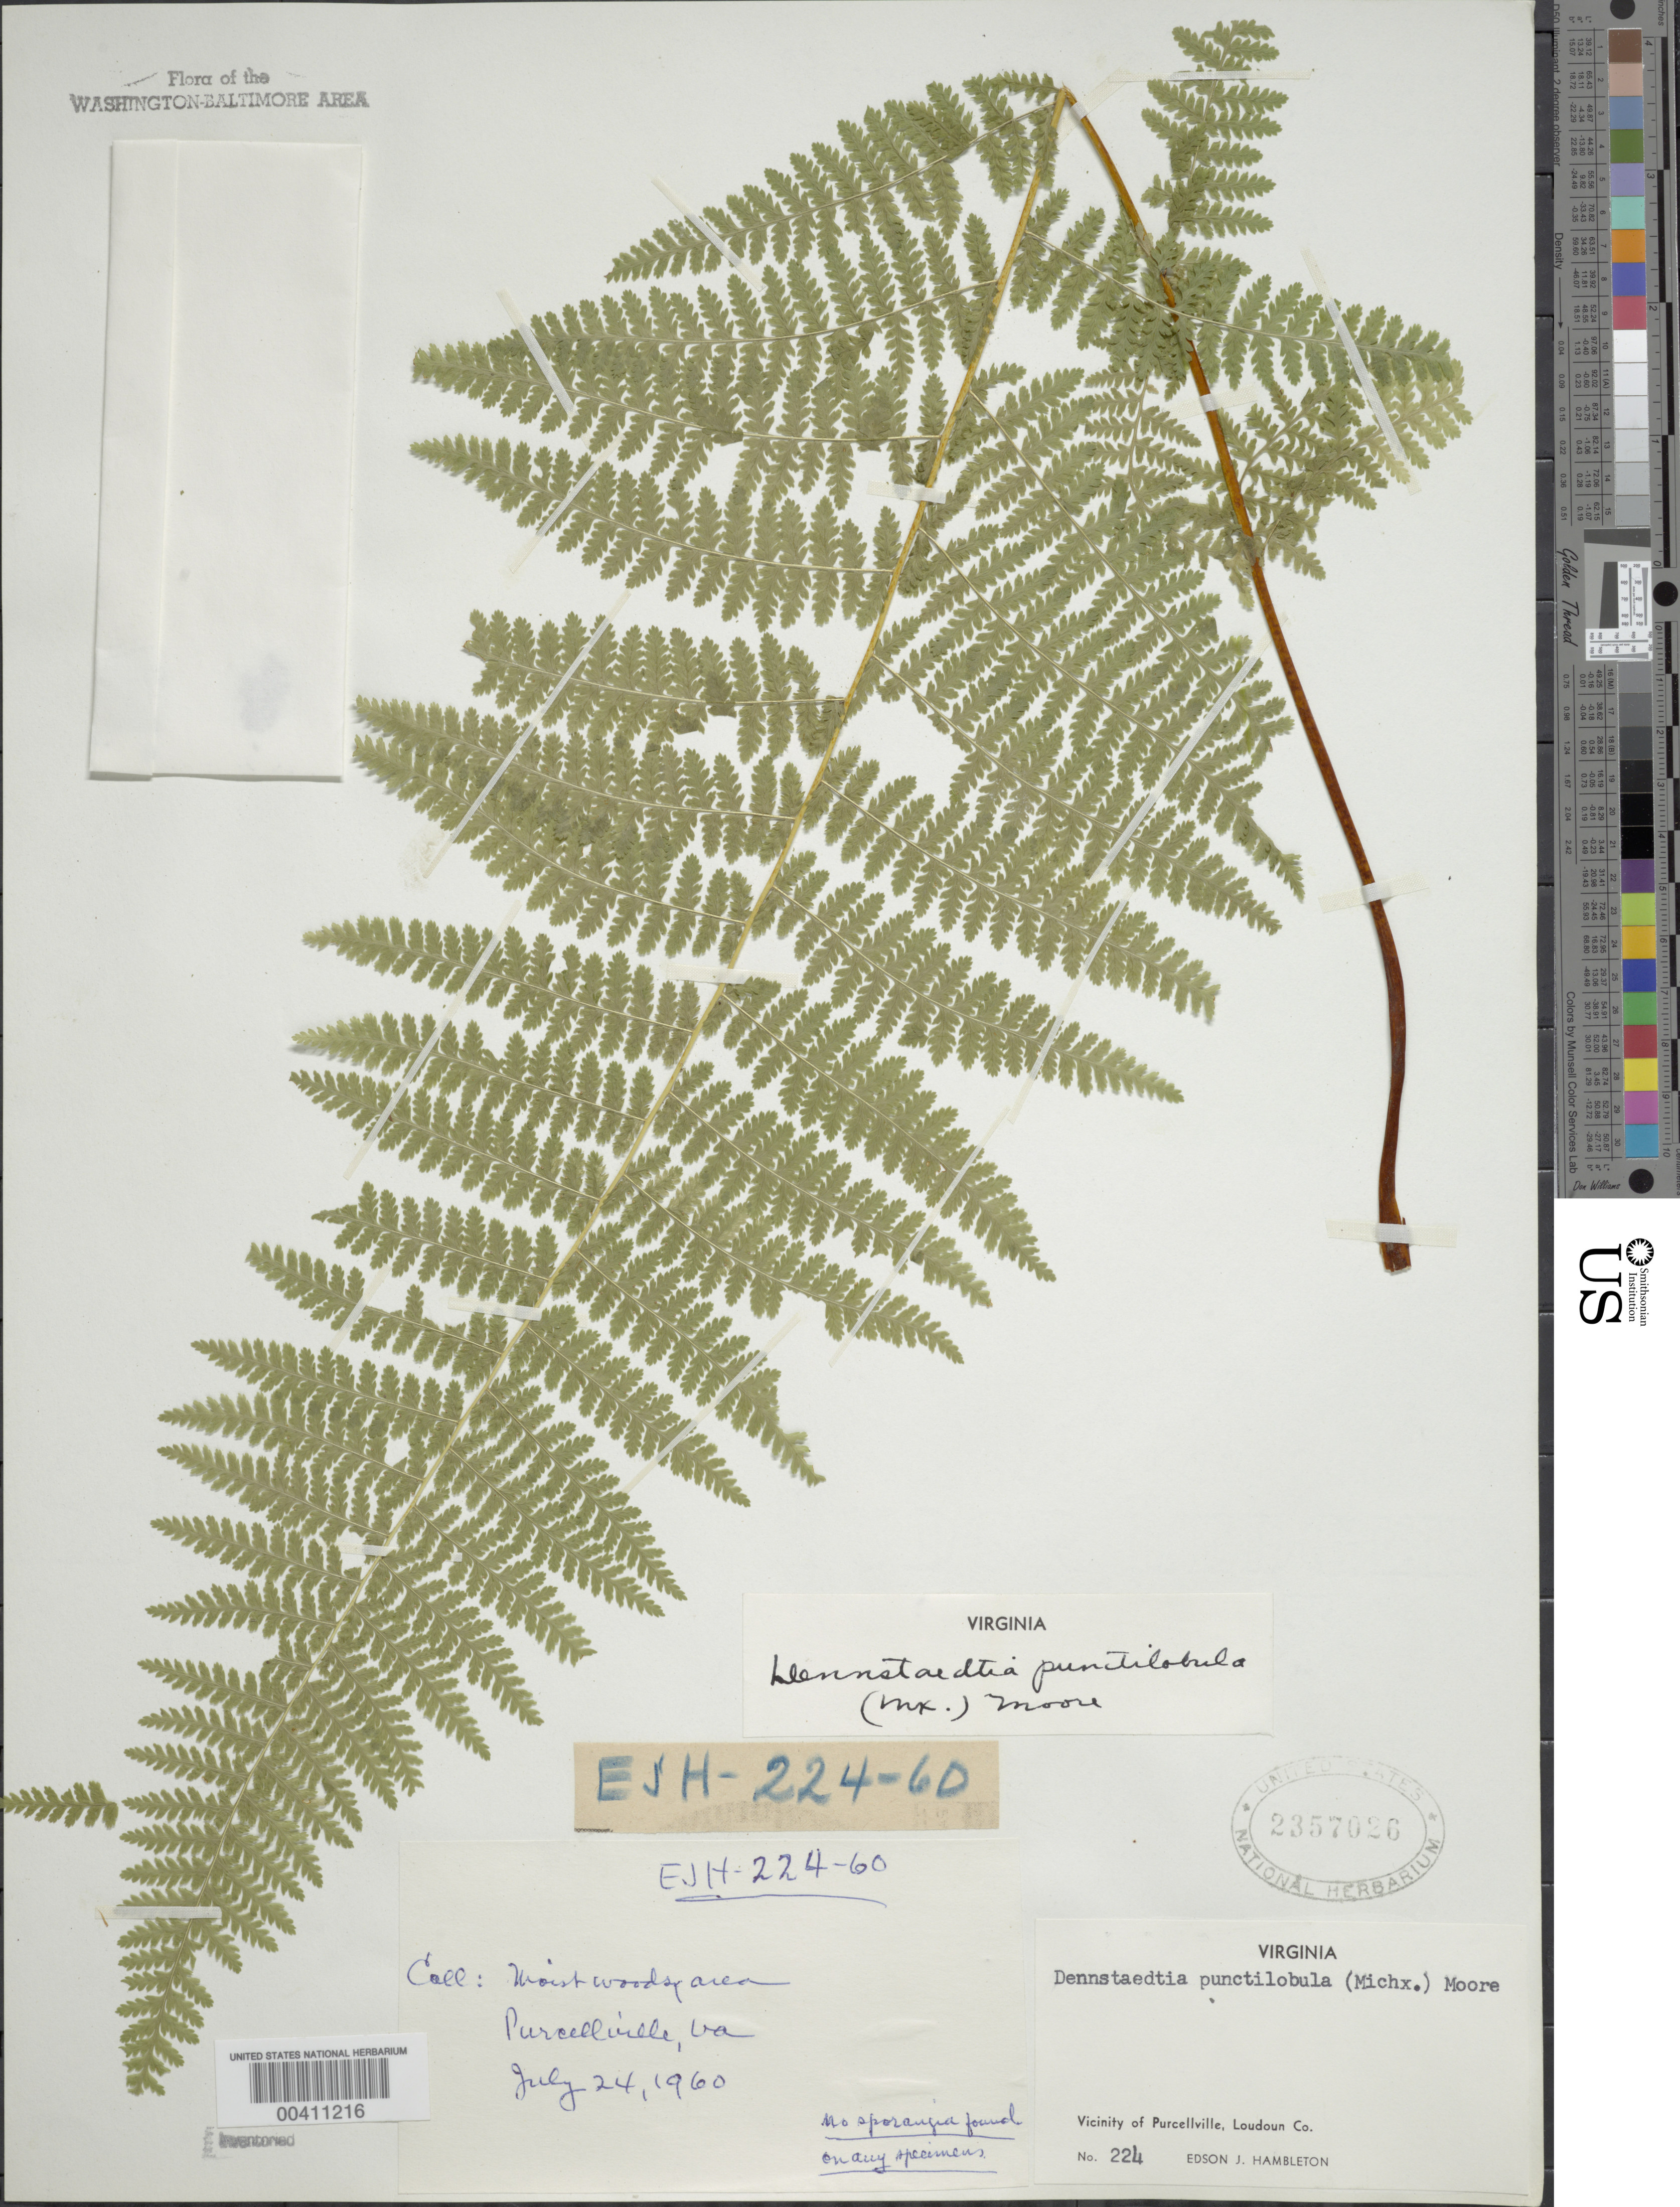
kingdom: Plantae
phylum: Tracheophyta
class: Polypodiopsida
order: Polypodiales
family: Dennstaedtiaceae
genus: Dennstaedtia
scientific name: Dennstaedtia punctilobula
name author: (Michx.) T. Moore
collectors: E. Hambleton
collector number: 224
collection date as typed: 24 Jul 1960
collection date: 1960-07-24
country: United States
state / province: Virginia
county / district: Loudoun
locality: Purcellville vicinity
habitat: Moist woodsy area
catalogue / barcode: US 2357026